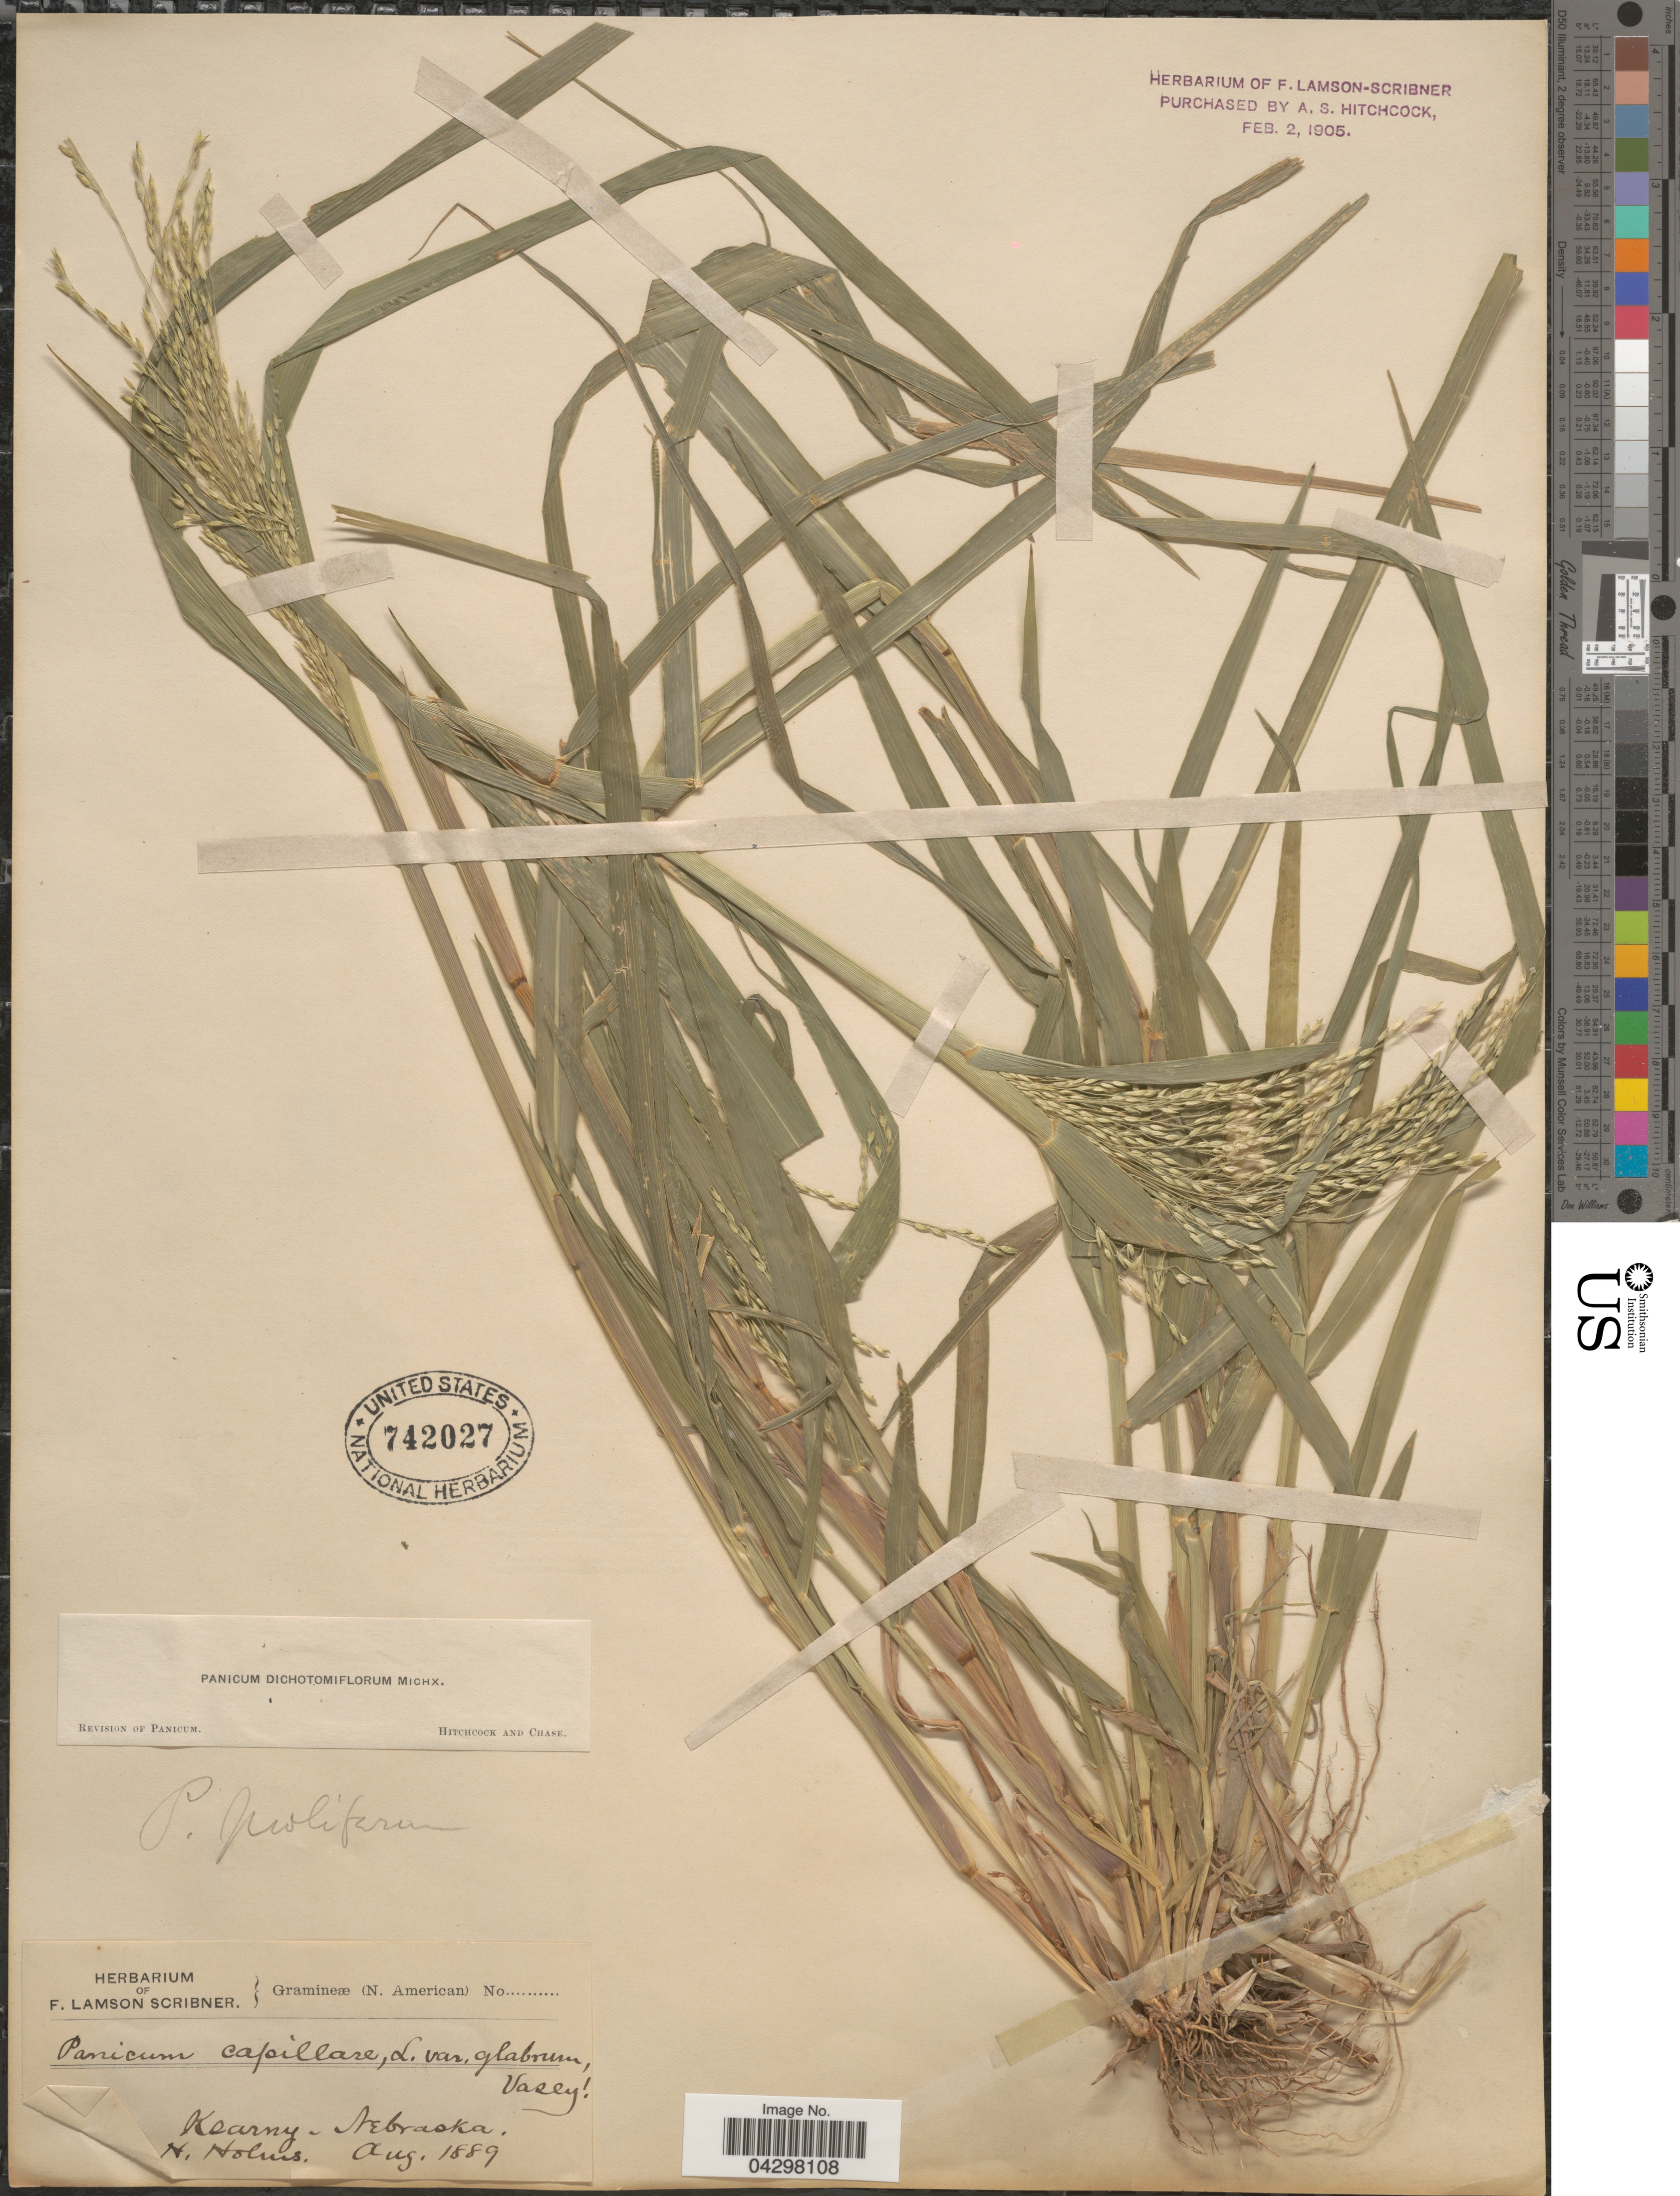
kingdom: Plantae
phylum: Tracheophyta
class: Liliopsida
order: Poales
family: Poaceae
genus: Panicum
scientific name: Panicum dichotomiflorum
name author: Michx.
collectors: J. H. Holms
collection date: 1889-08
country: United States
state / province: Nebraska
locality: Kearny.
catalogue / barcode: US 742027